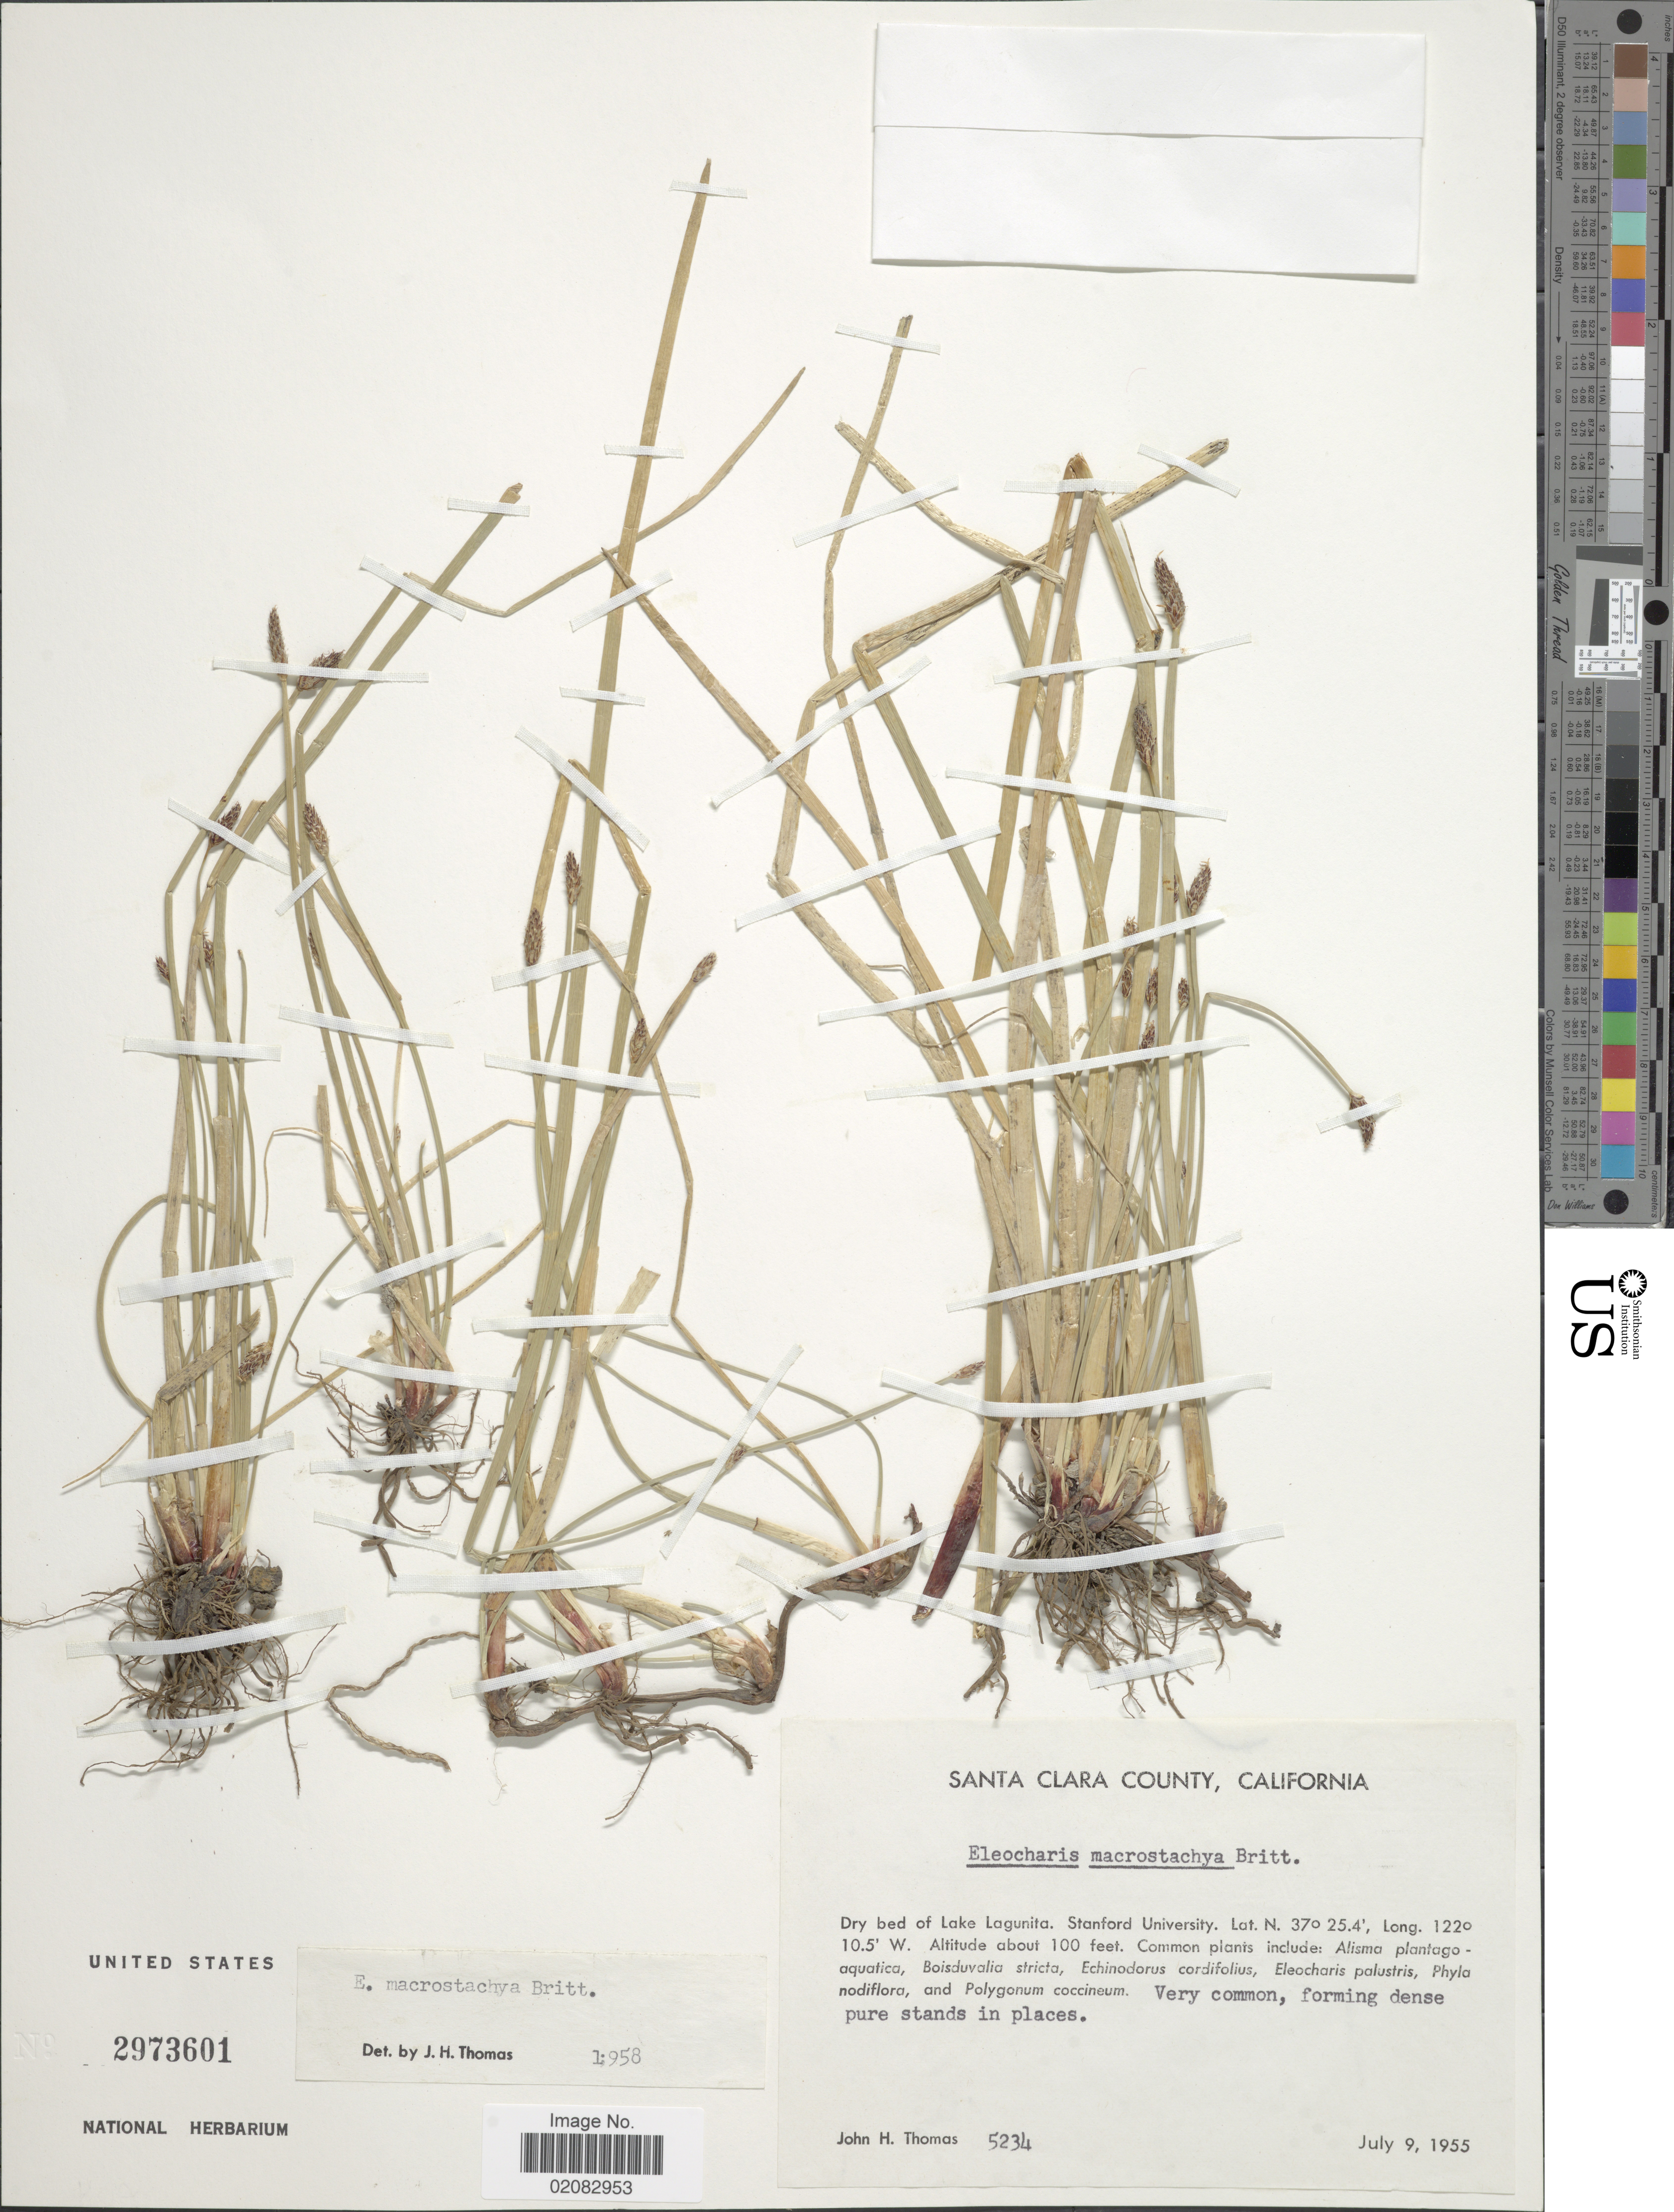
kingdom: Plantae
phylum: Tracheophyta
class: Liliopsida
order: Poales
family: Cyperaceae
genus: Eleocharis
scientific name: Eleocharis macrostachya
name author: Britton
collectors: J. H. Thomas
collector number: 5234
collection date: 1955-07-09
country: United States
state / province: California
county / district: Santa Clara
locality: Santa Clara County, Dry bed of Lake Lagunita. Stanford University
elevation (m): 30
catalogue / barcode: US 2973601